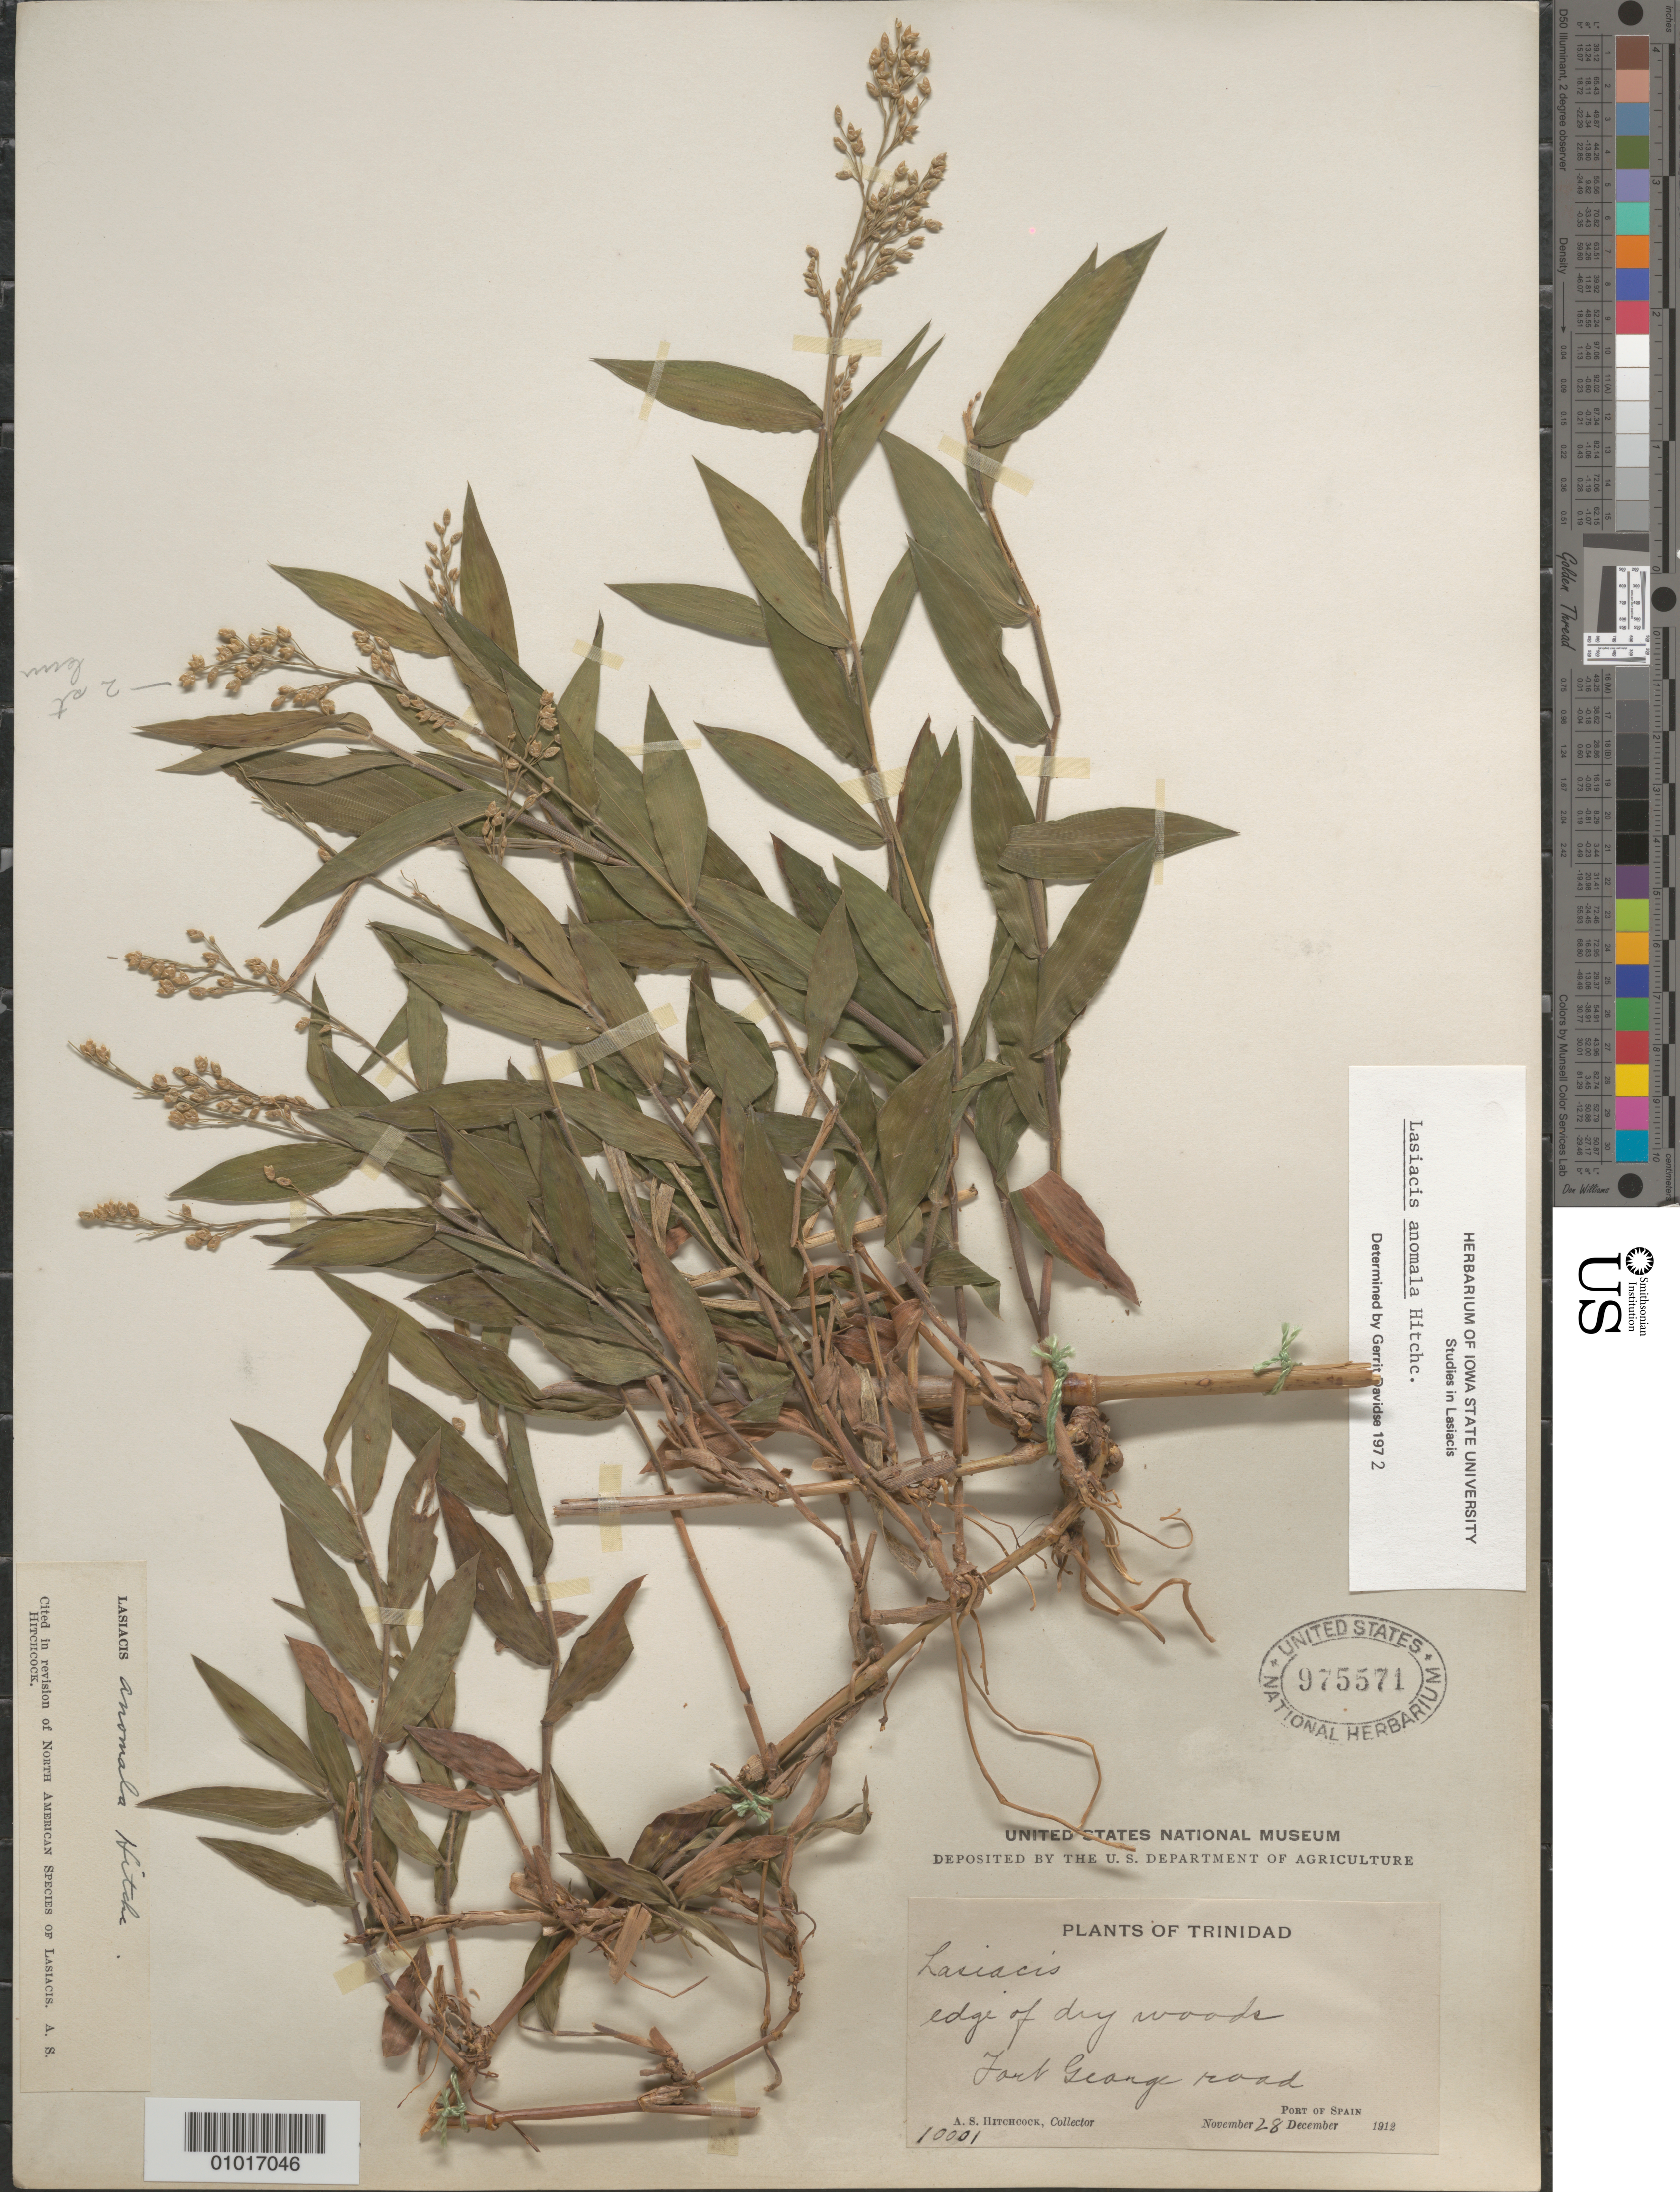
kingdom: Plantae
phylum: Tracheophyta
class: Liliopsida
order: Poales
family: Poaceae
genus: Lasiacis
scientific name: Lasiacis anomala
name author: Hitchc.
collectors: A. S. Hitchcock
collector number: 10001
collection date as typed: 28 Nov 1912 or 28 Dec 1912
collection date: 1912-11-28 or 1912-12-28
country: Trinidad and Tobago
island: Trinidad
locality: Port of Spain, Fort George Road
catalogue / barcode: US 975571